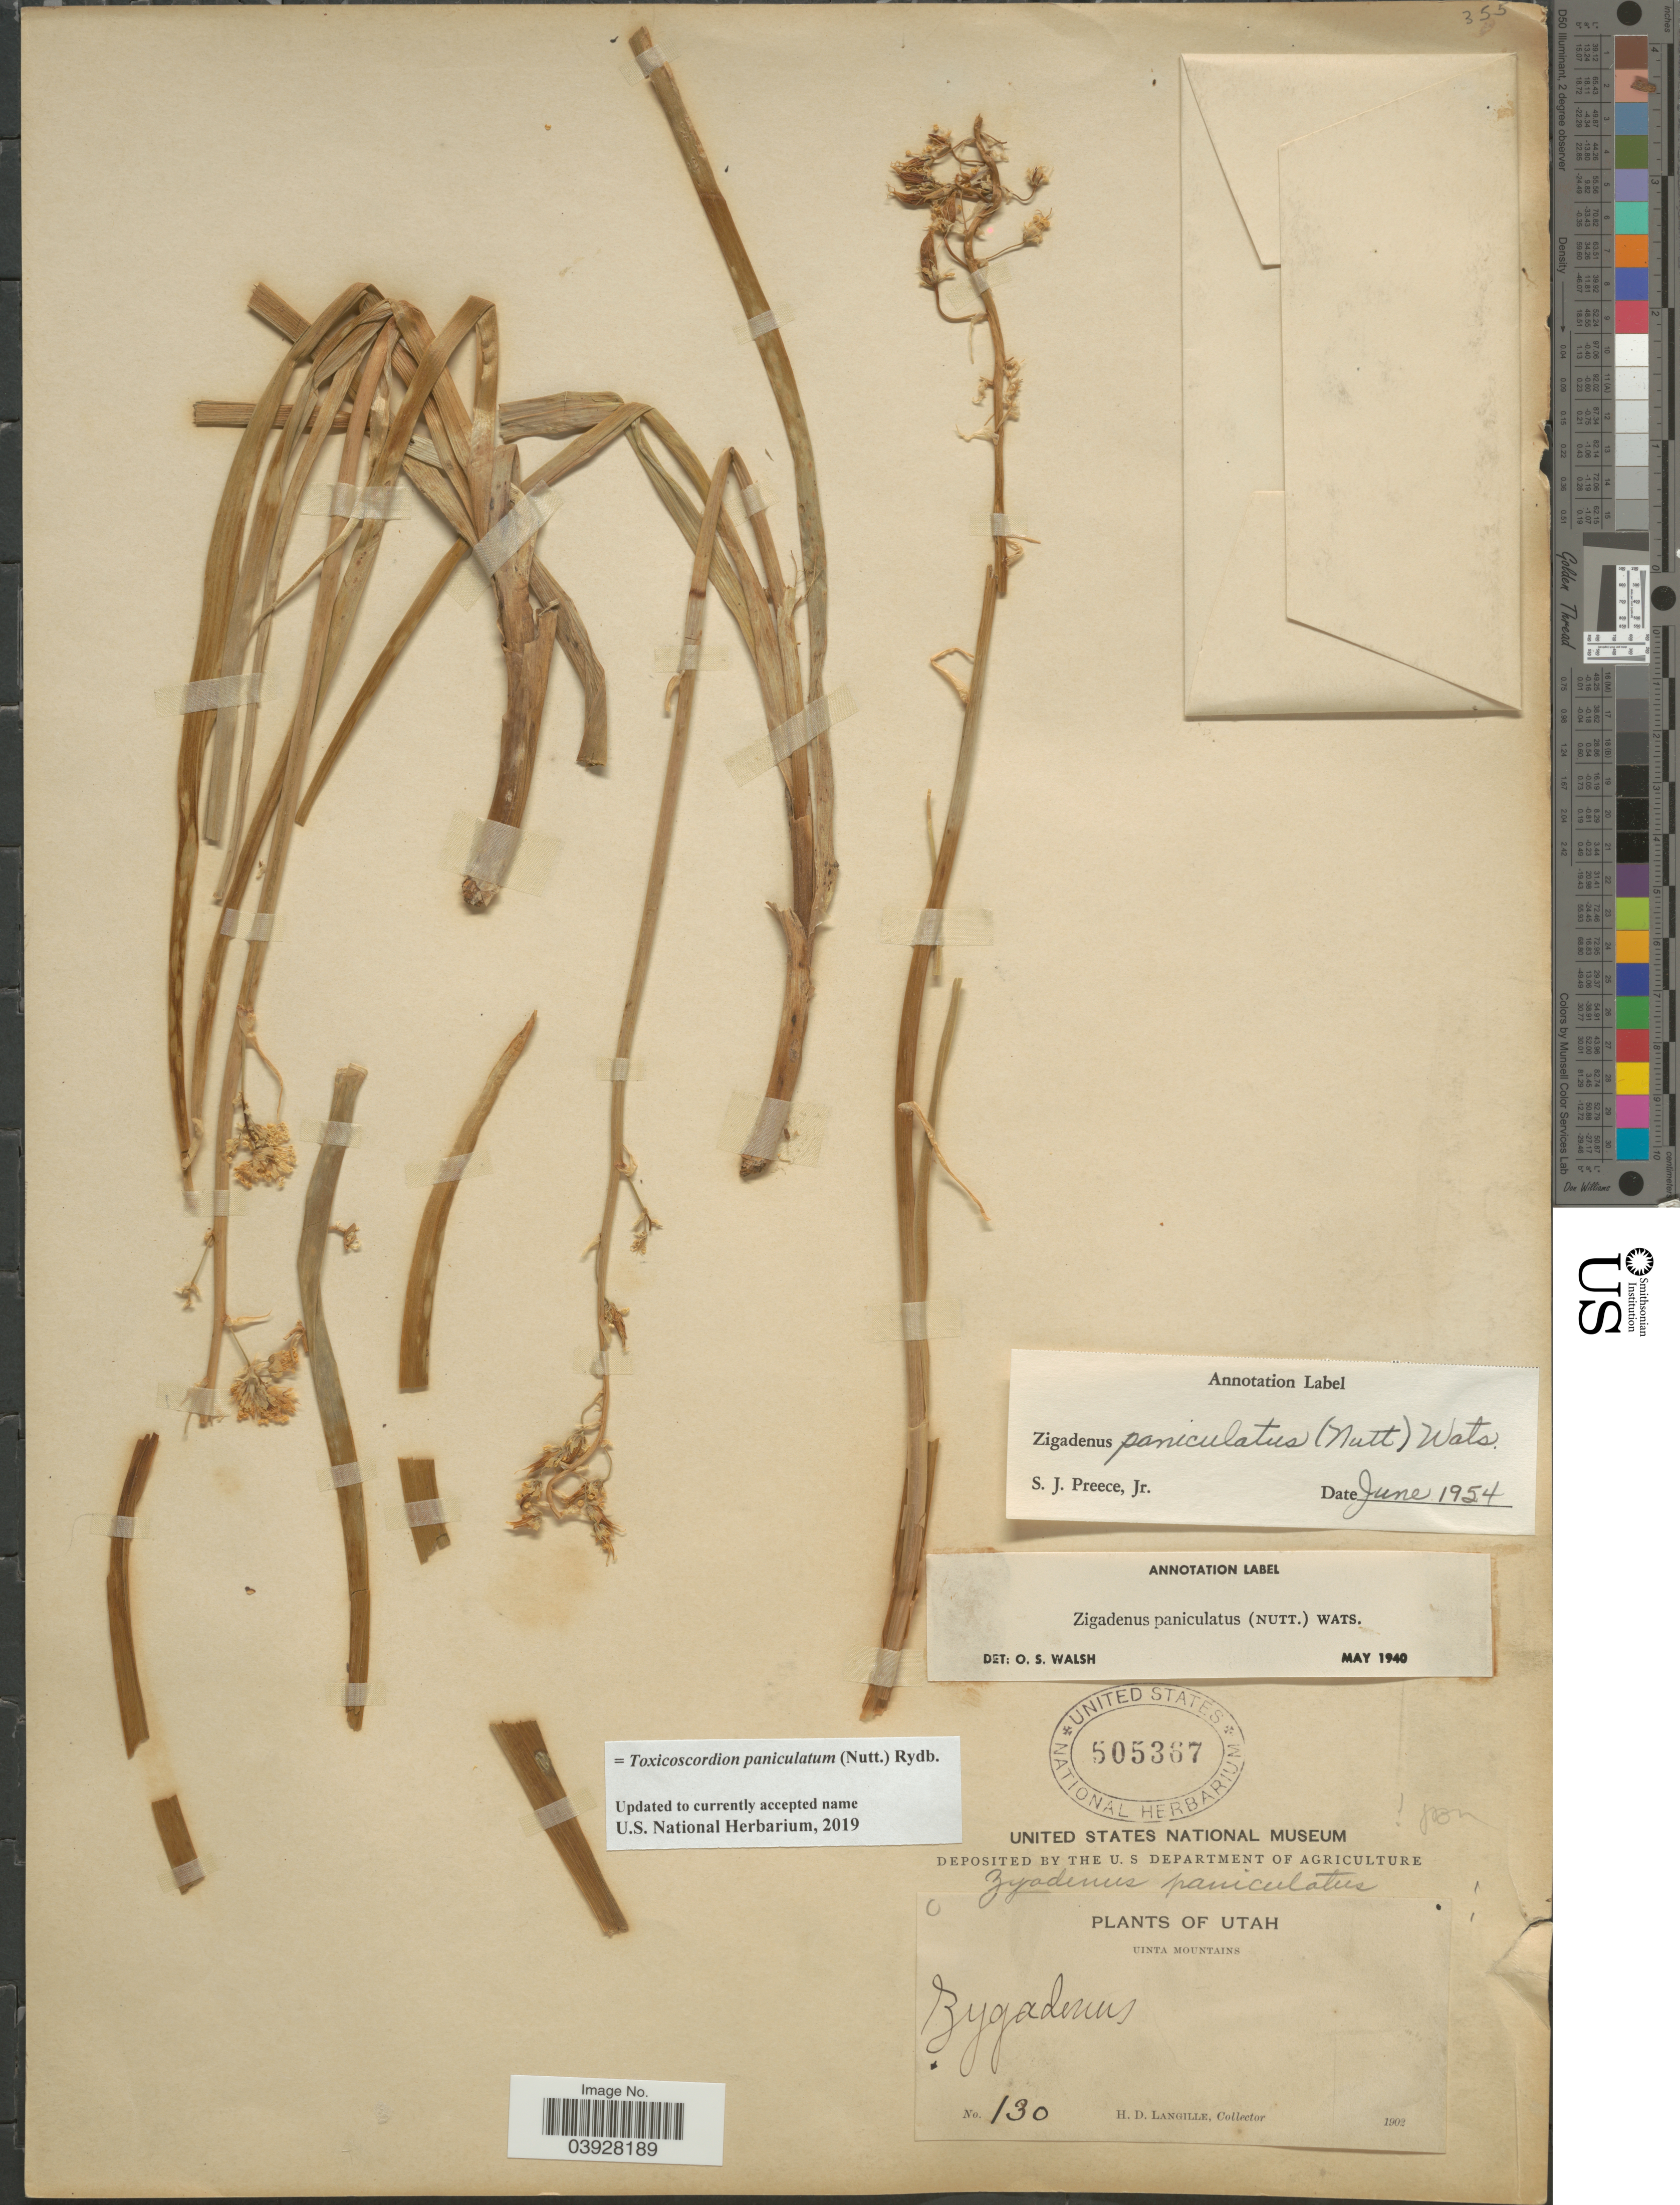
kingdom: Plantae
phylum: Tracheophyta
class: Liliopsida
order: Liliales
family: Melanthiaceae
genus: Toxicoscordion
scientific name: Toxicoscordion paniculatum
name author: (Nutt.) Rydb.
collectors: H. Langille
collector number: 130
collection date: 1902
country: United States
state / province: Utah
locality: Uinta Mountains.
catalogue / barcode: US 505367